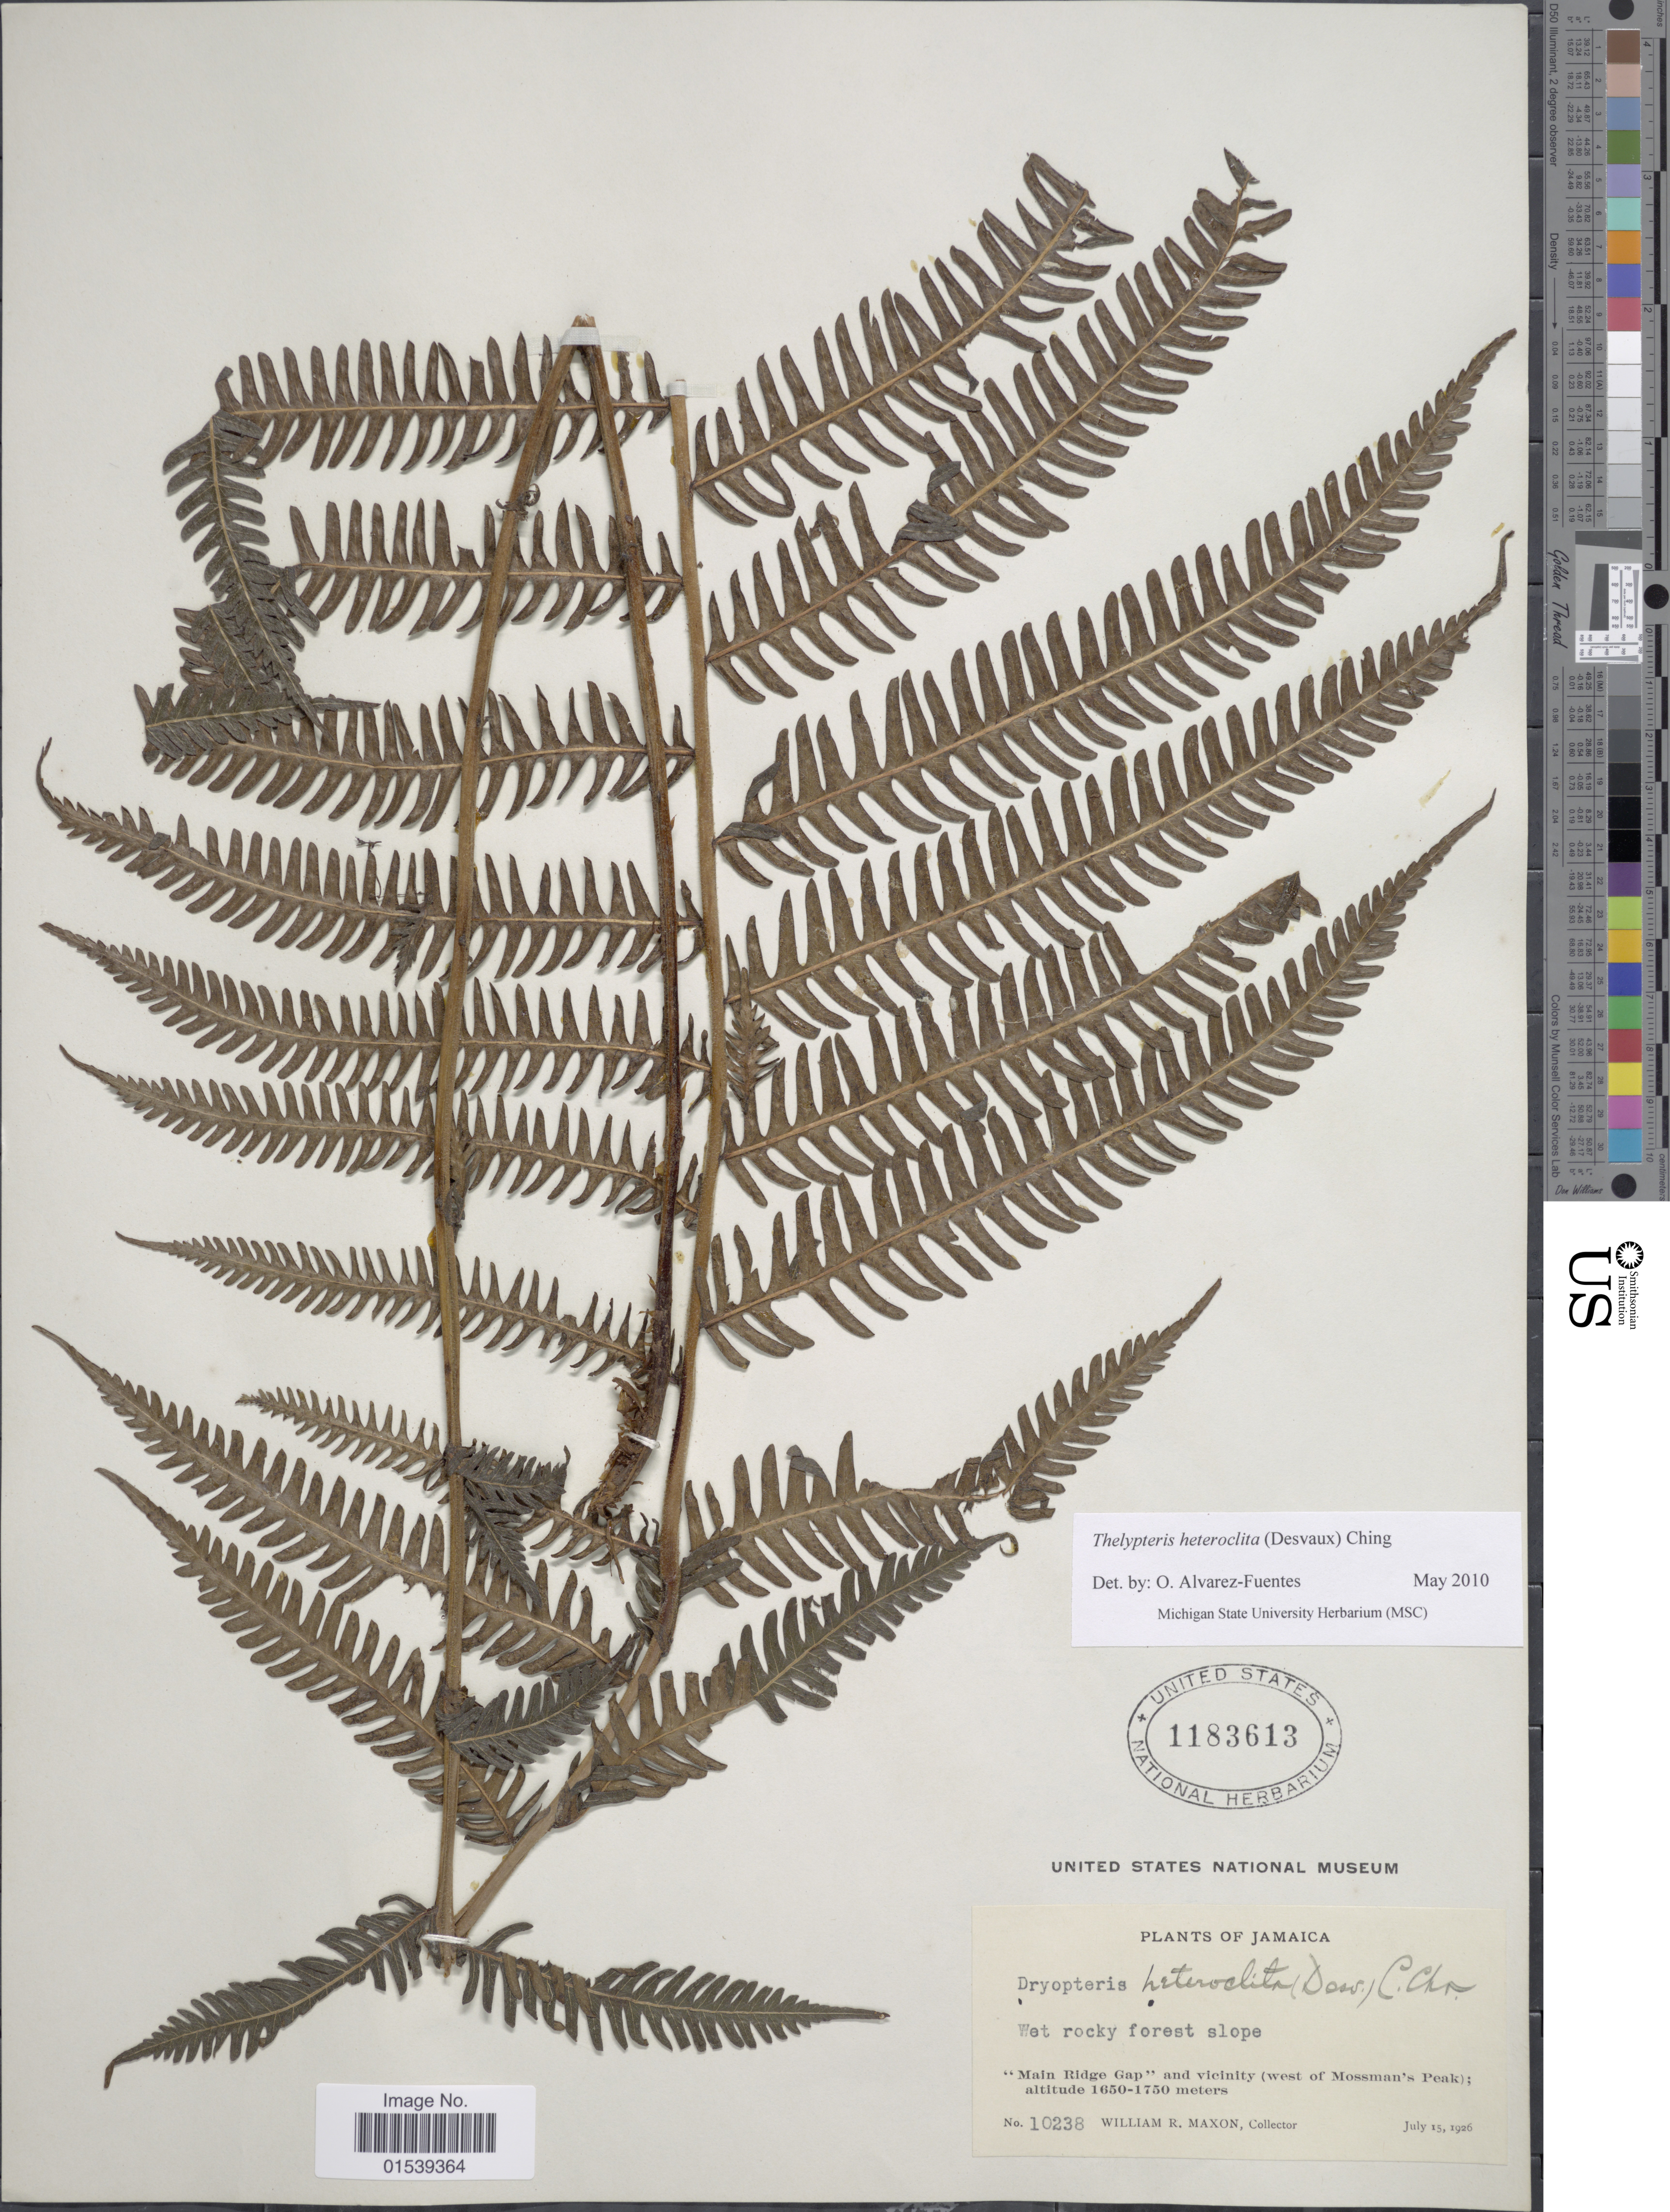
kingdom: Plantae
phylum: Tracheophyta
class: Polypodiopsida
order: Polypodiales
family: Thelypteridaceae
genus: Amauropelta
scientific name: Amauropelta heteroclita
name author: (Desv.) Pic. Serm.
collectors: W. R. Maxon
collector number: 10238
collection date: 1926-07-15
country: Jamaica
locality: Main Ridge Gap, and vicinity (west of Mossman's Peak)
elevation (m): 1650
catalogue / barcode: US 1183613